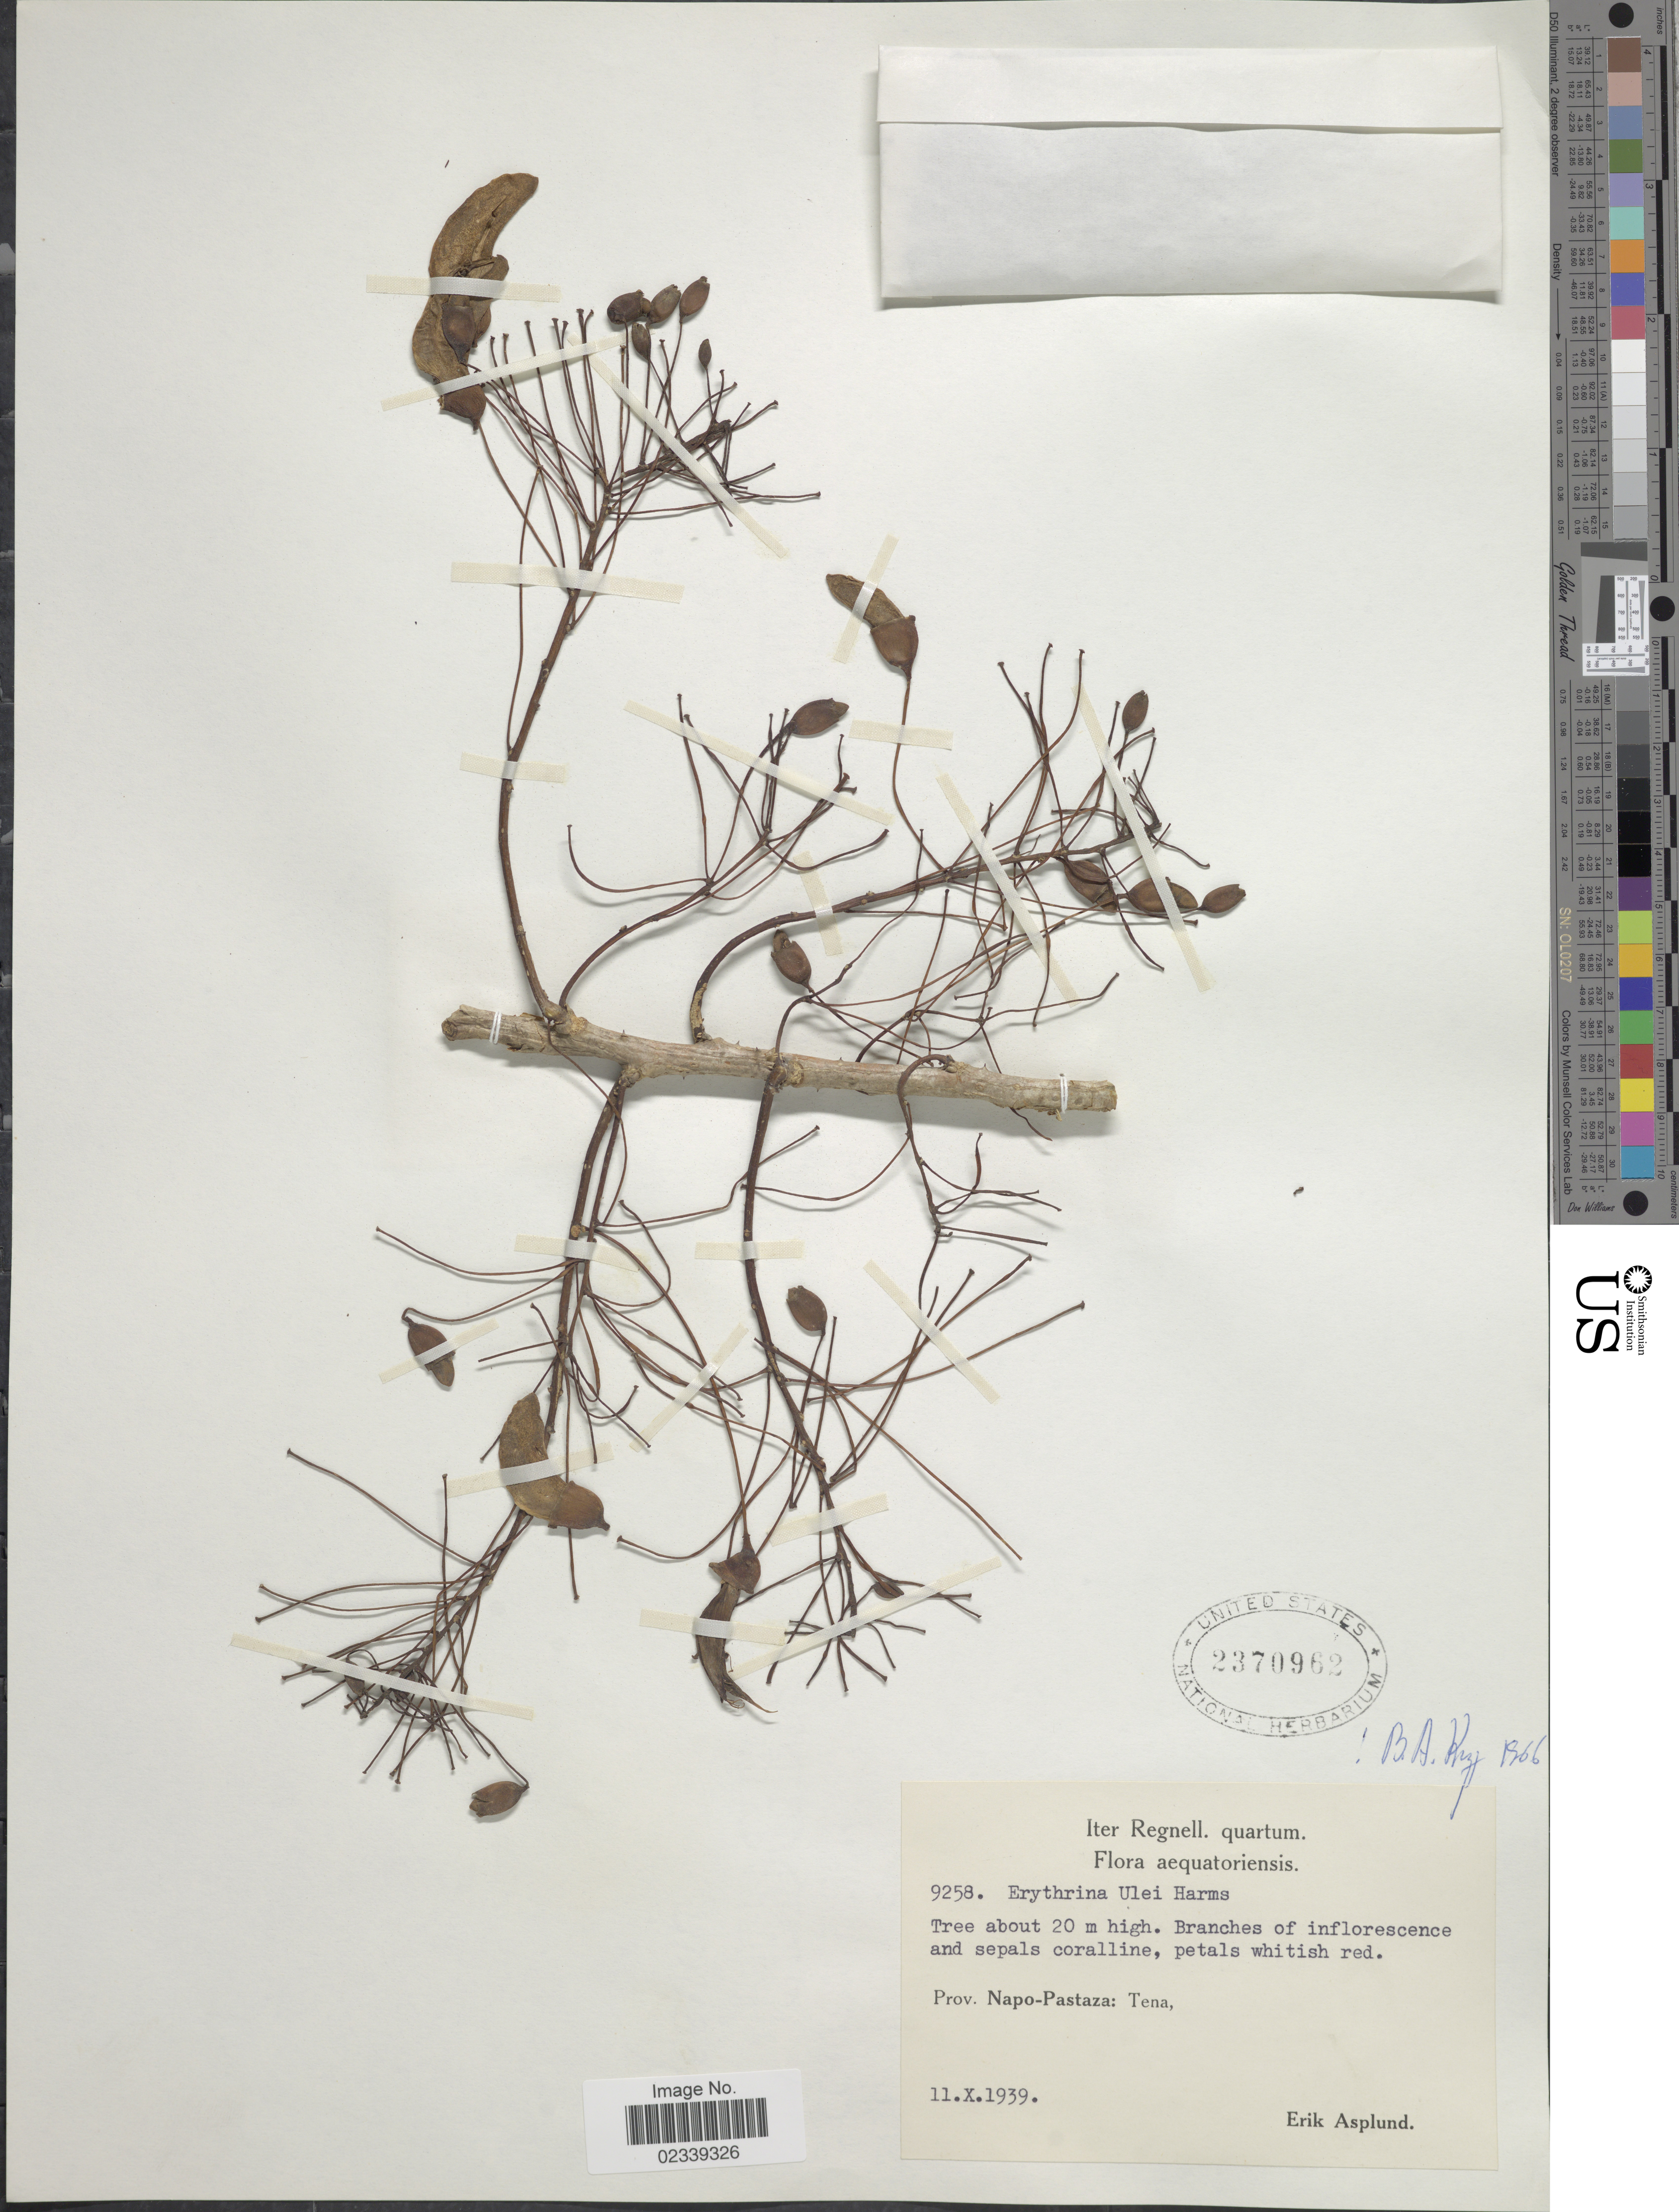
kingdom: Plantae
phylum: Tracheophyta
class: Magnoliopsida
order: Fabales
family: Fabaceae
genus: Erythrina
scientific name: Erythrina ulei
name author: Harms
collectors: E. Asplund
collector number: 9258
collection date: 1939-10-11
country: Peru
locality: Iter Regnellum quartum, peruviana, Prov. Napo-Pastaza: Tena.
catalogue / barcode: US 2370962